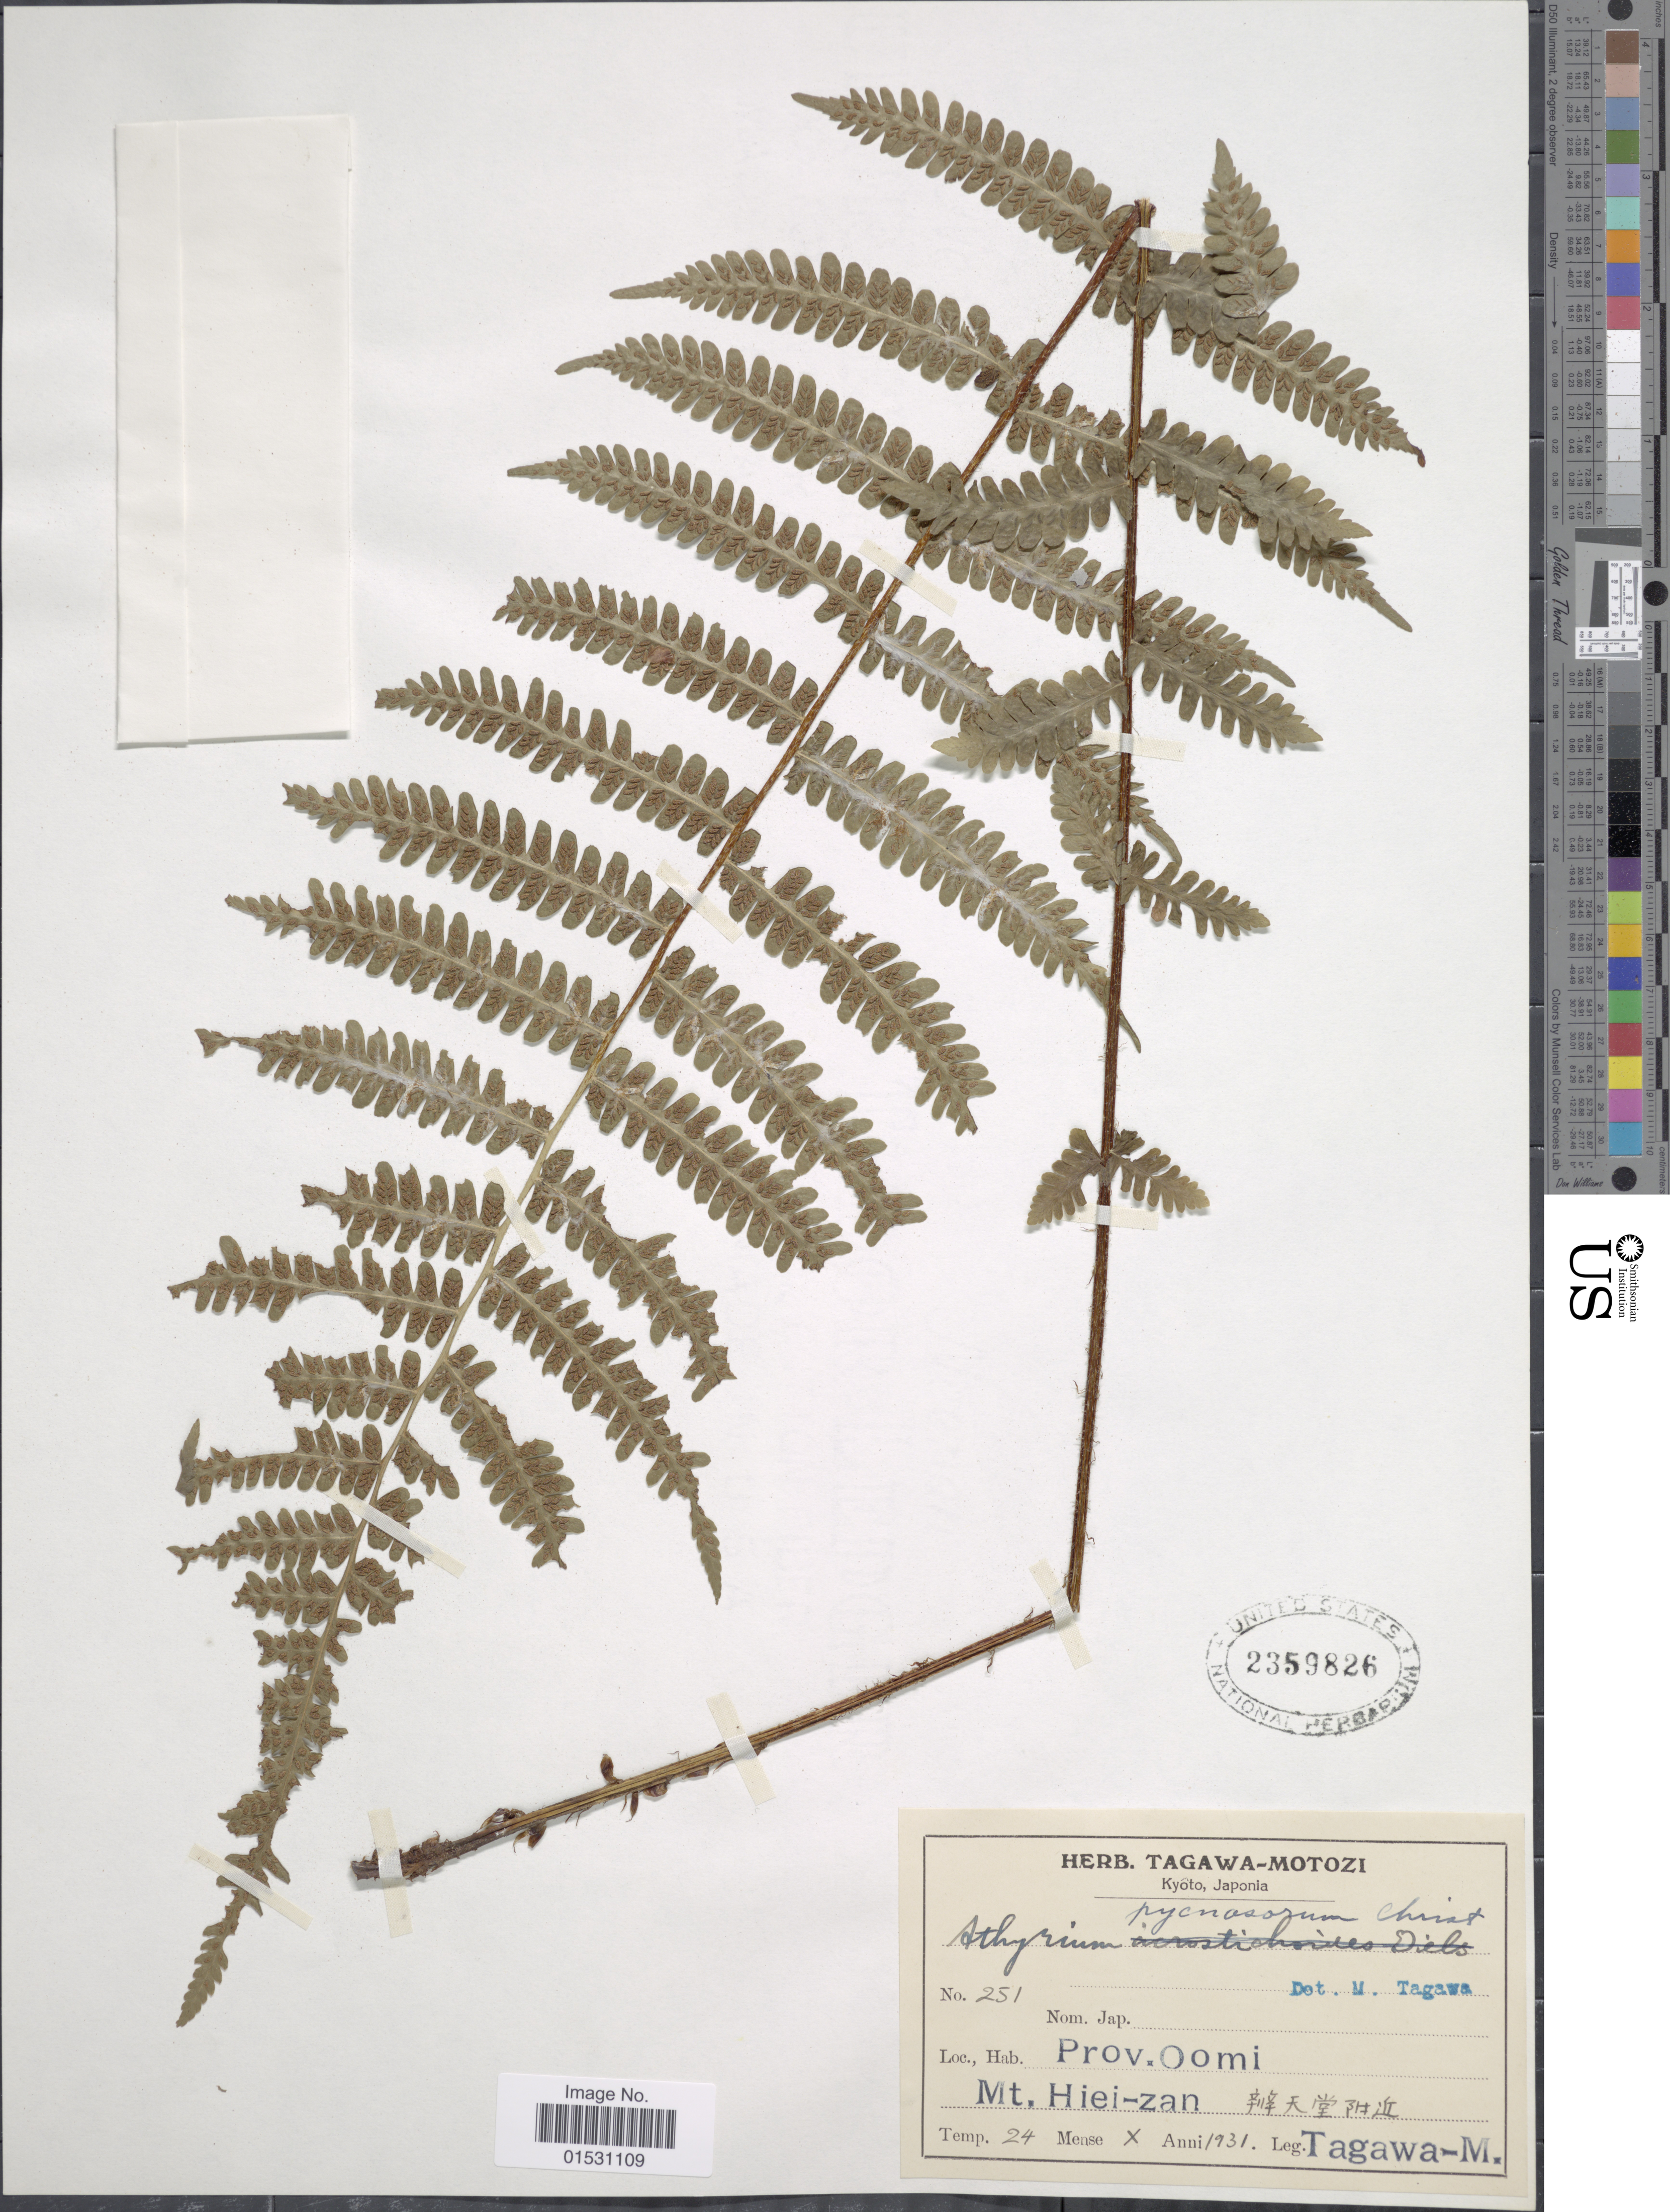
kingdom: Plantae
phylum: Tracheophyta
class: Polypodiopsida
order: Polypodiales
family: Athyriaceae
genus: Athyrium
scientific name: Athyrium pycnosorum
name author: Christ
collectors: M. Tagawa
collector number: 251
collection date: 1931-10-24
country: Japan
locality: Jap. Prov. Oomi. Mt. Hiei-zan.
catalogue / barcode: US 2359826